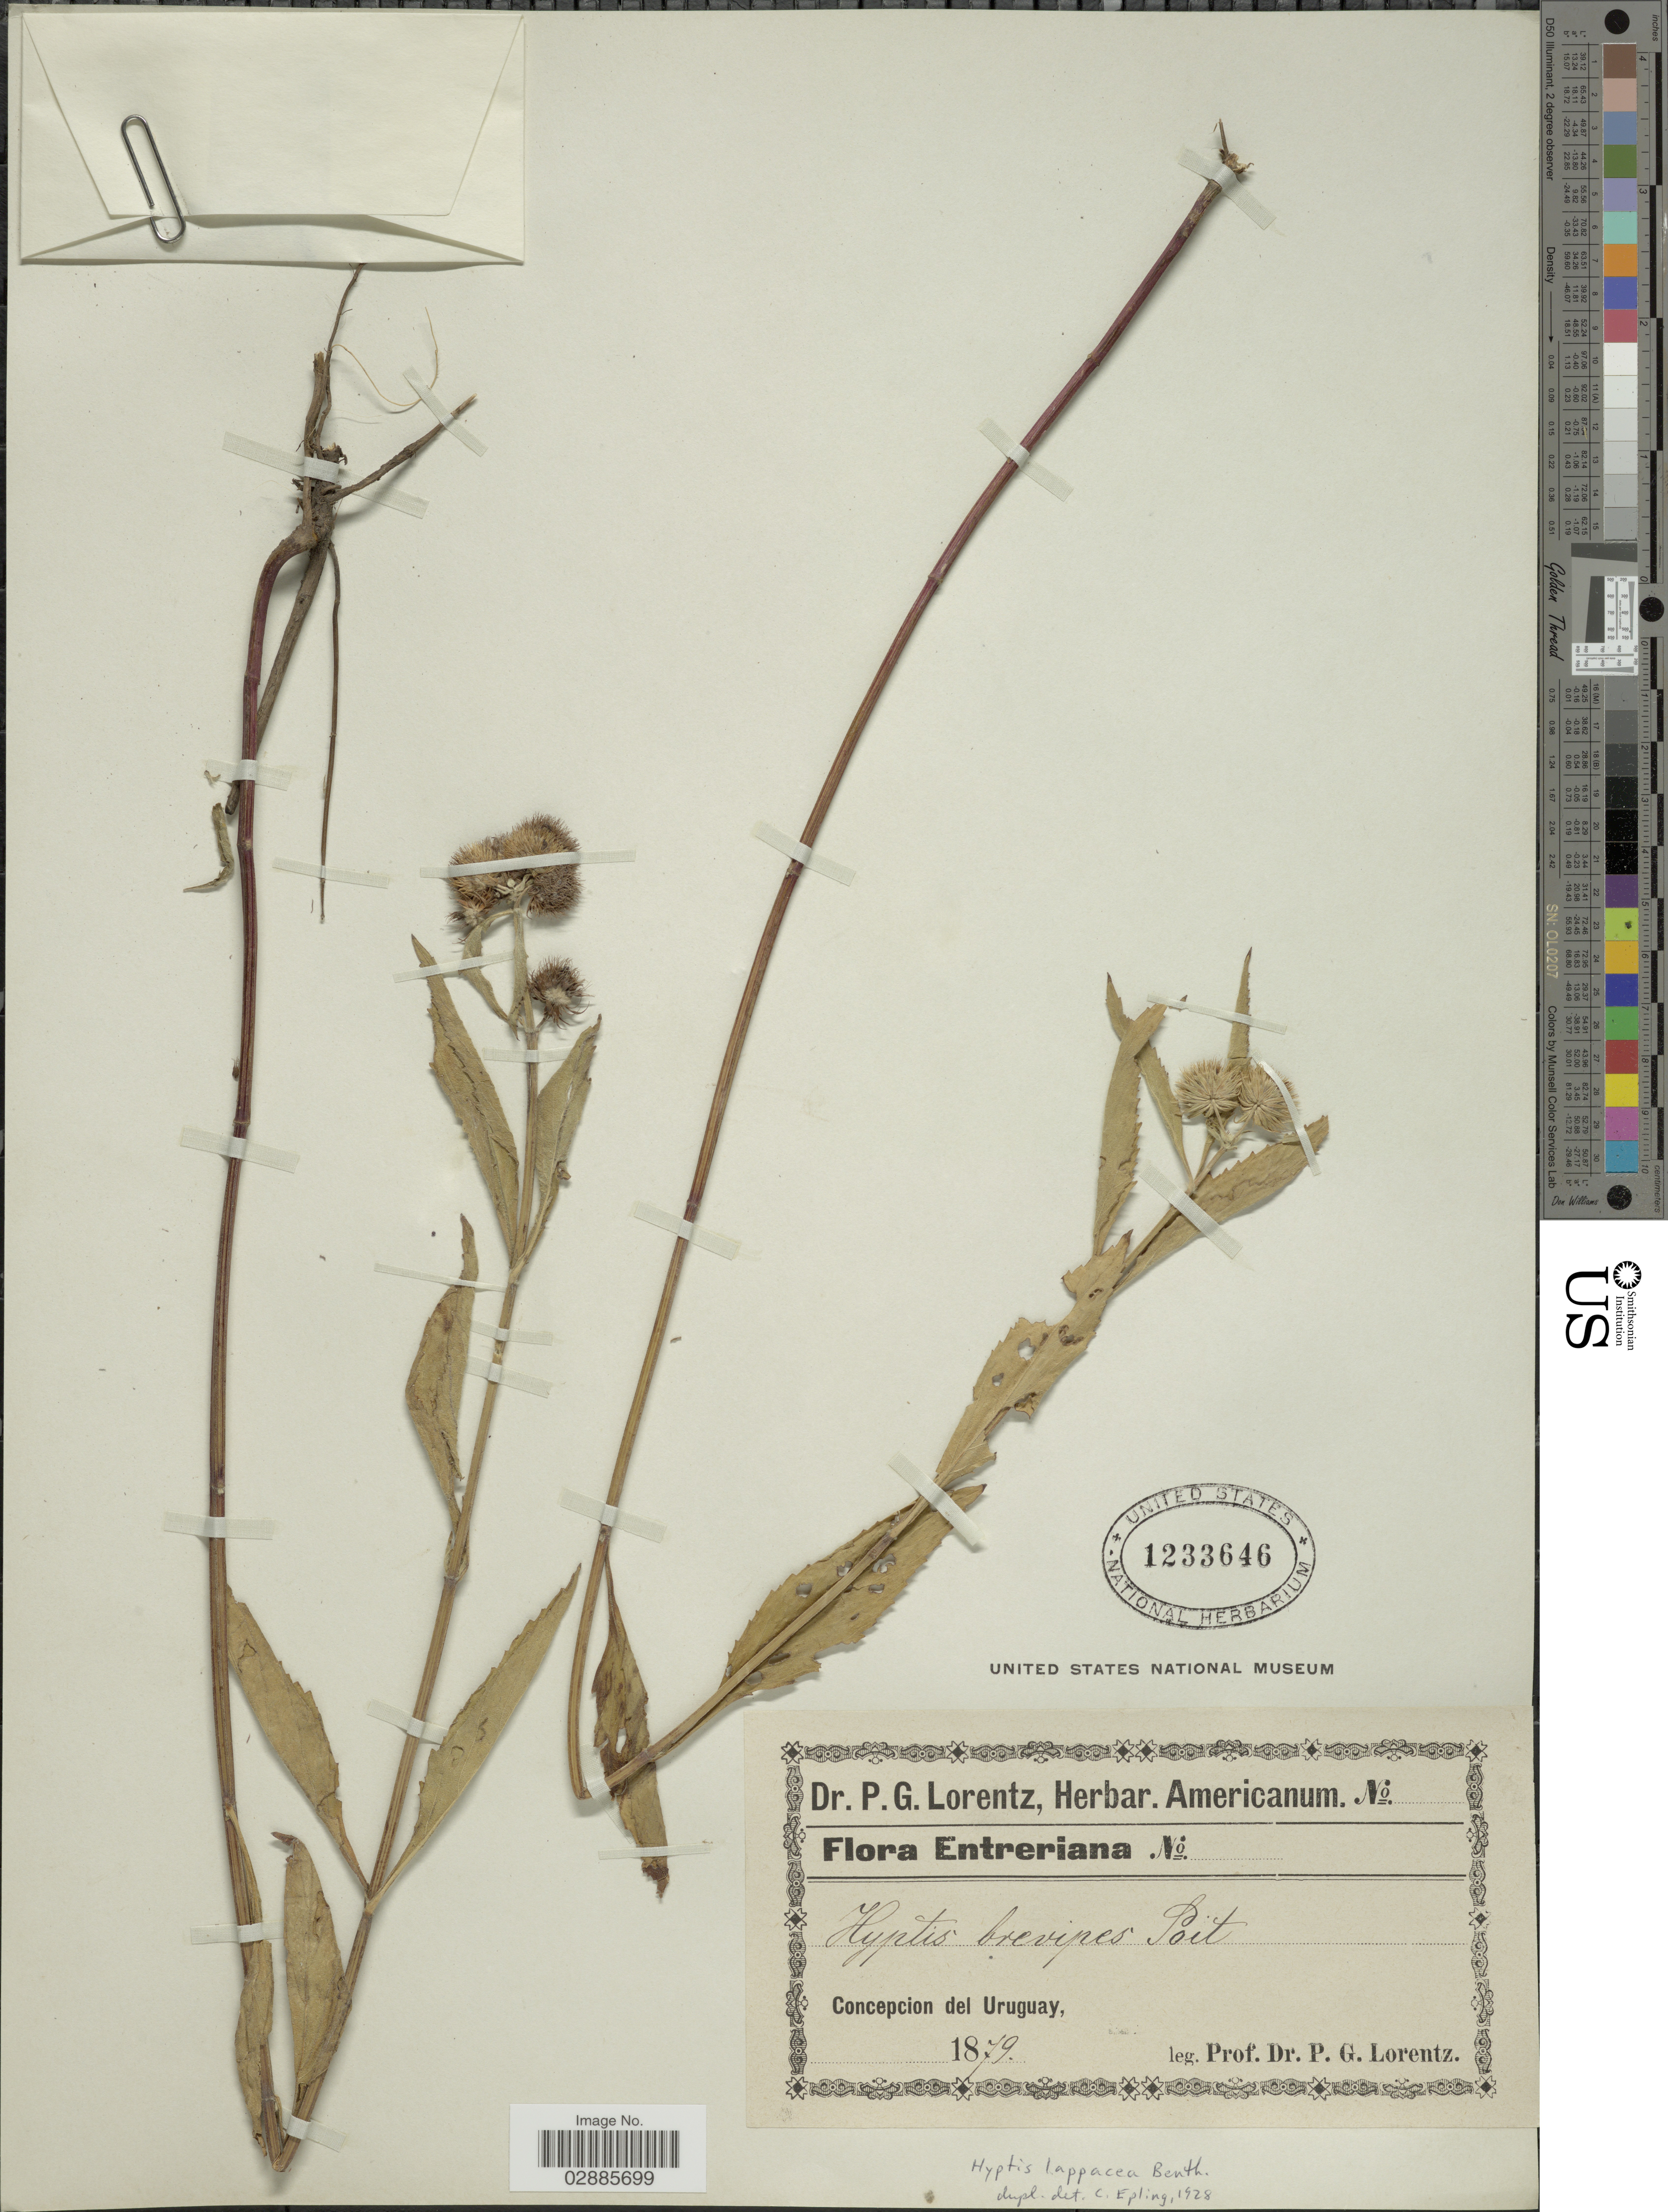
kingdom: Plantae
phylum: Tracheophyta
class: Magnoliopsida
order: Lamiales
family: Lamiaceae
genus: Hyptis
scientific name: Hyptis lappacea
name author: Benth.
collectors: P. G. Lorentz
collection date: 1879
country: Uruguay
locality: Concepcion del Uruguay.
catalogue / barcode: US 1233646